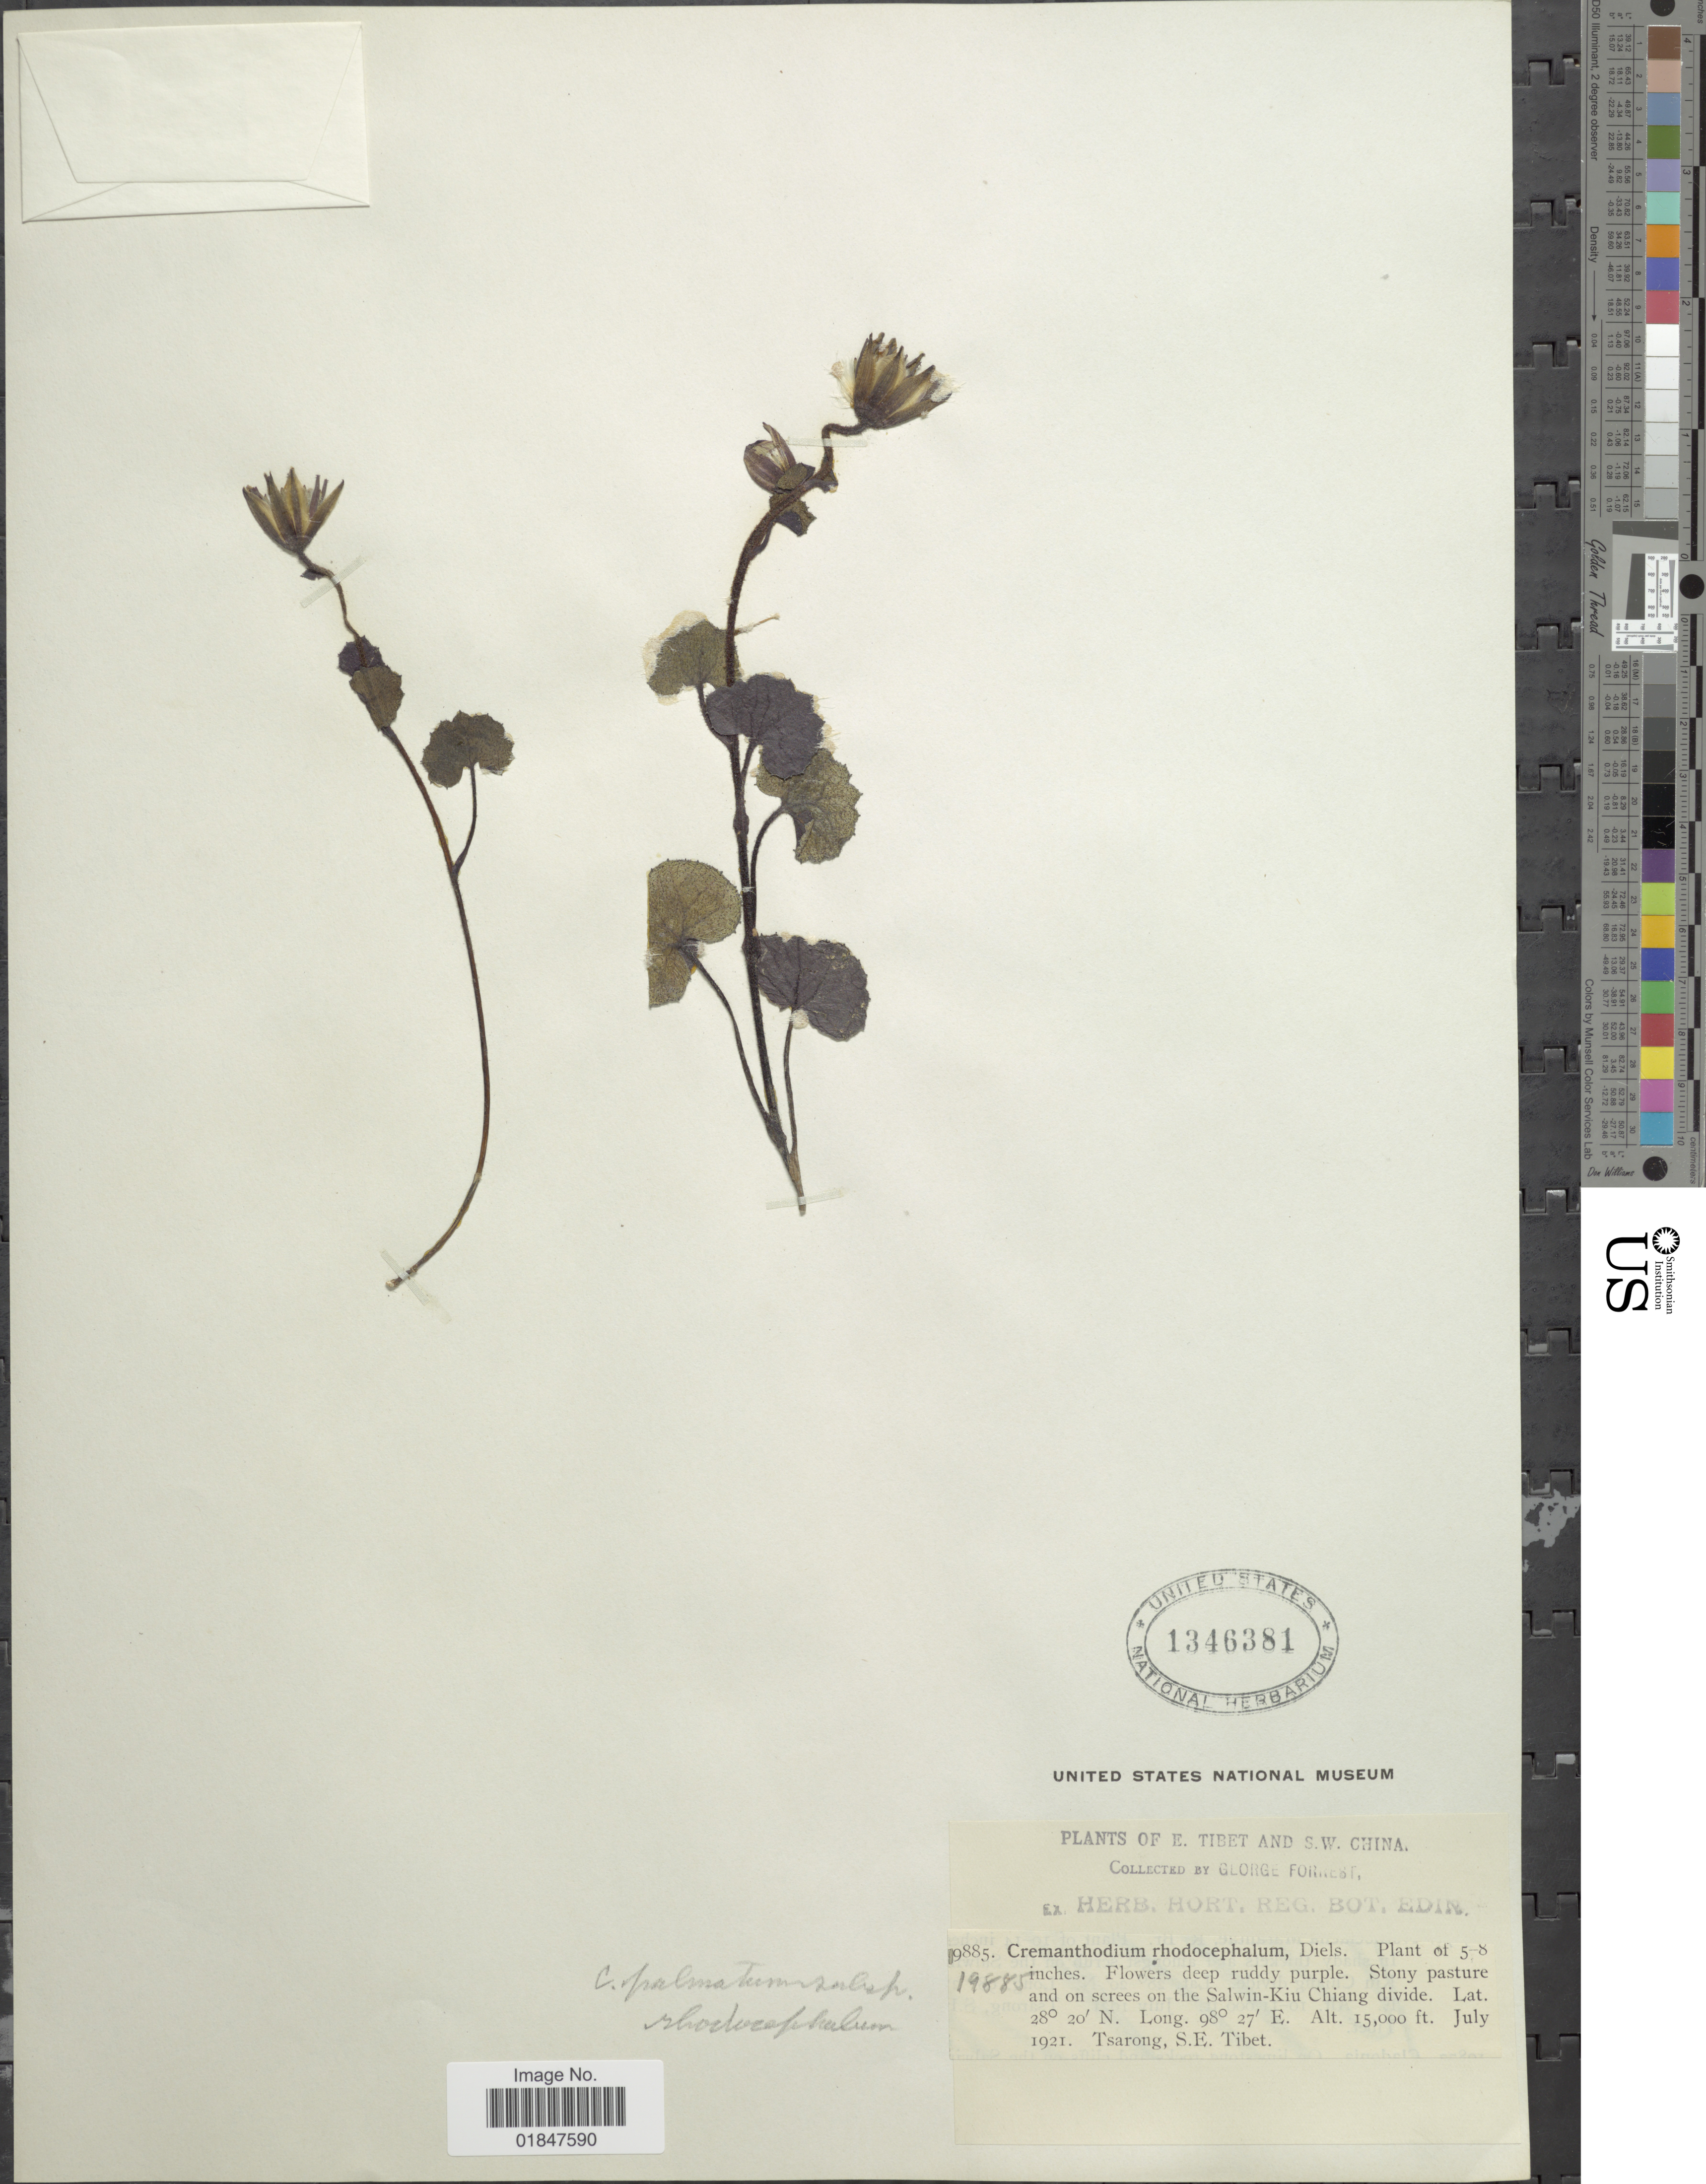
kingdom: Plantae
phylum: Tracheophyta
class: Magnoliopsida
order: Asterales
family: Asteraceae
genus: Cremanthodium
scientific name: Cremanthodium rhodocephalum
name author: Diels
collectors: G. Forrest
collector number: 19885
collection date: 1921-07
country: China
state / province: Xizang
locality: E. Tibet and S.W. China, Stony pasture and on screes on the Salwin-Kiu Chiang divide, Tsarong, S.E. Tibet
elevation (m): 4572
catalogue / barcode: US 1346381